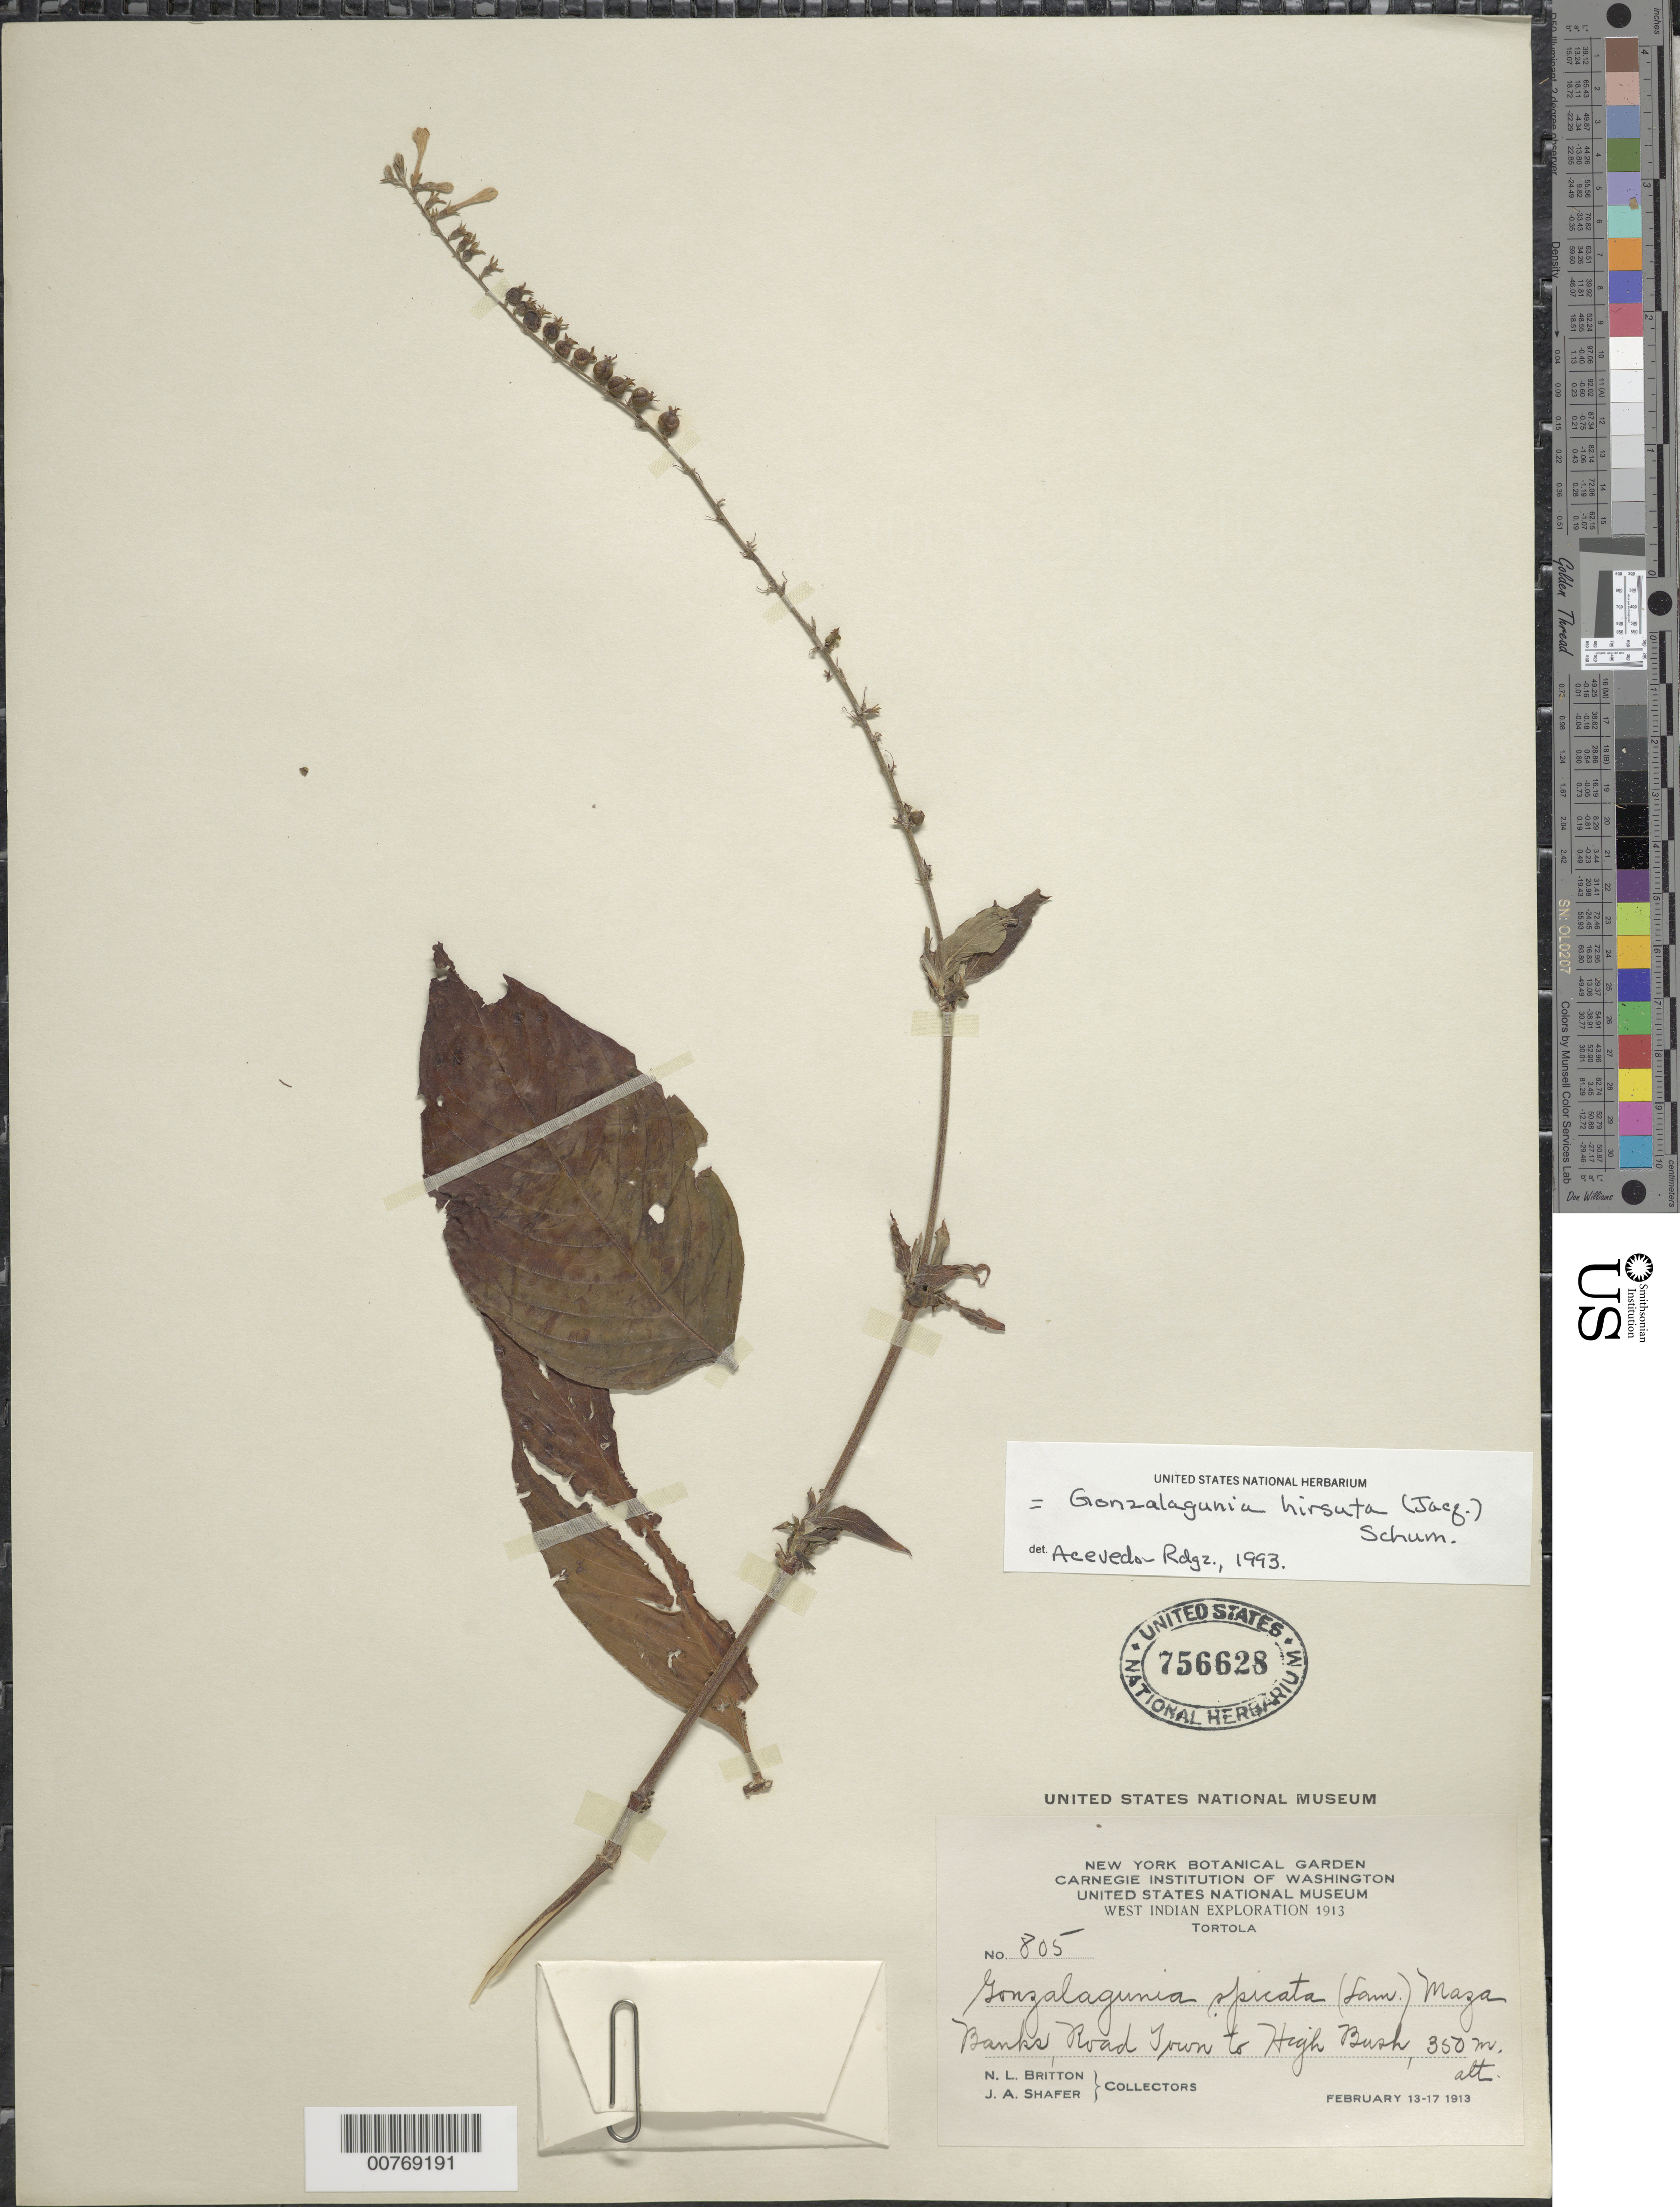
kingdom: Plantae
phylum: Tracheophyta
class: Magnoliopsida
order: Gentianales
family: Rubiaceae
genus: Gonzalagunia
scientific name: Gonzalagunia hirsuta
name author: (Jacq.) K. Schum.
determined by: Acevedo-Rodríguez, P., (BOT), Smithsonian Institution - National Museum of Natural History (UNITED STATES)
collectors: N. Britton & J. A. Shafer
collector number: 805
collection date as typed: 13 Feb 1913 to 17 Feb 1913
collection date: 1913-02-13/1913-02-17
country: British Virgin Islands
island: Tortola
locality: Banks, Road Town to High Bush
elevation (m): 350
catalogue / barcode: US 756628